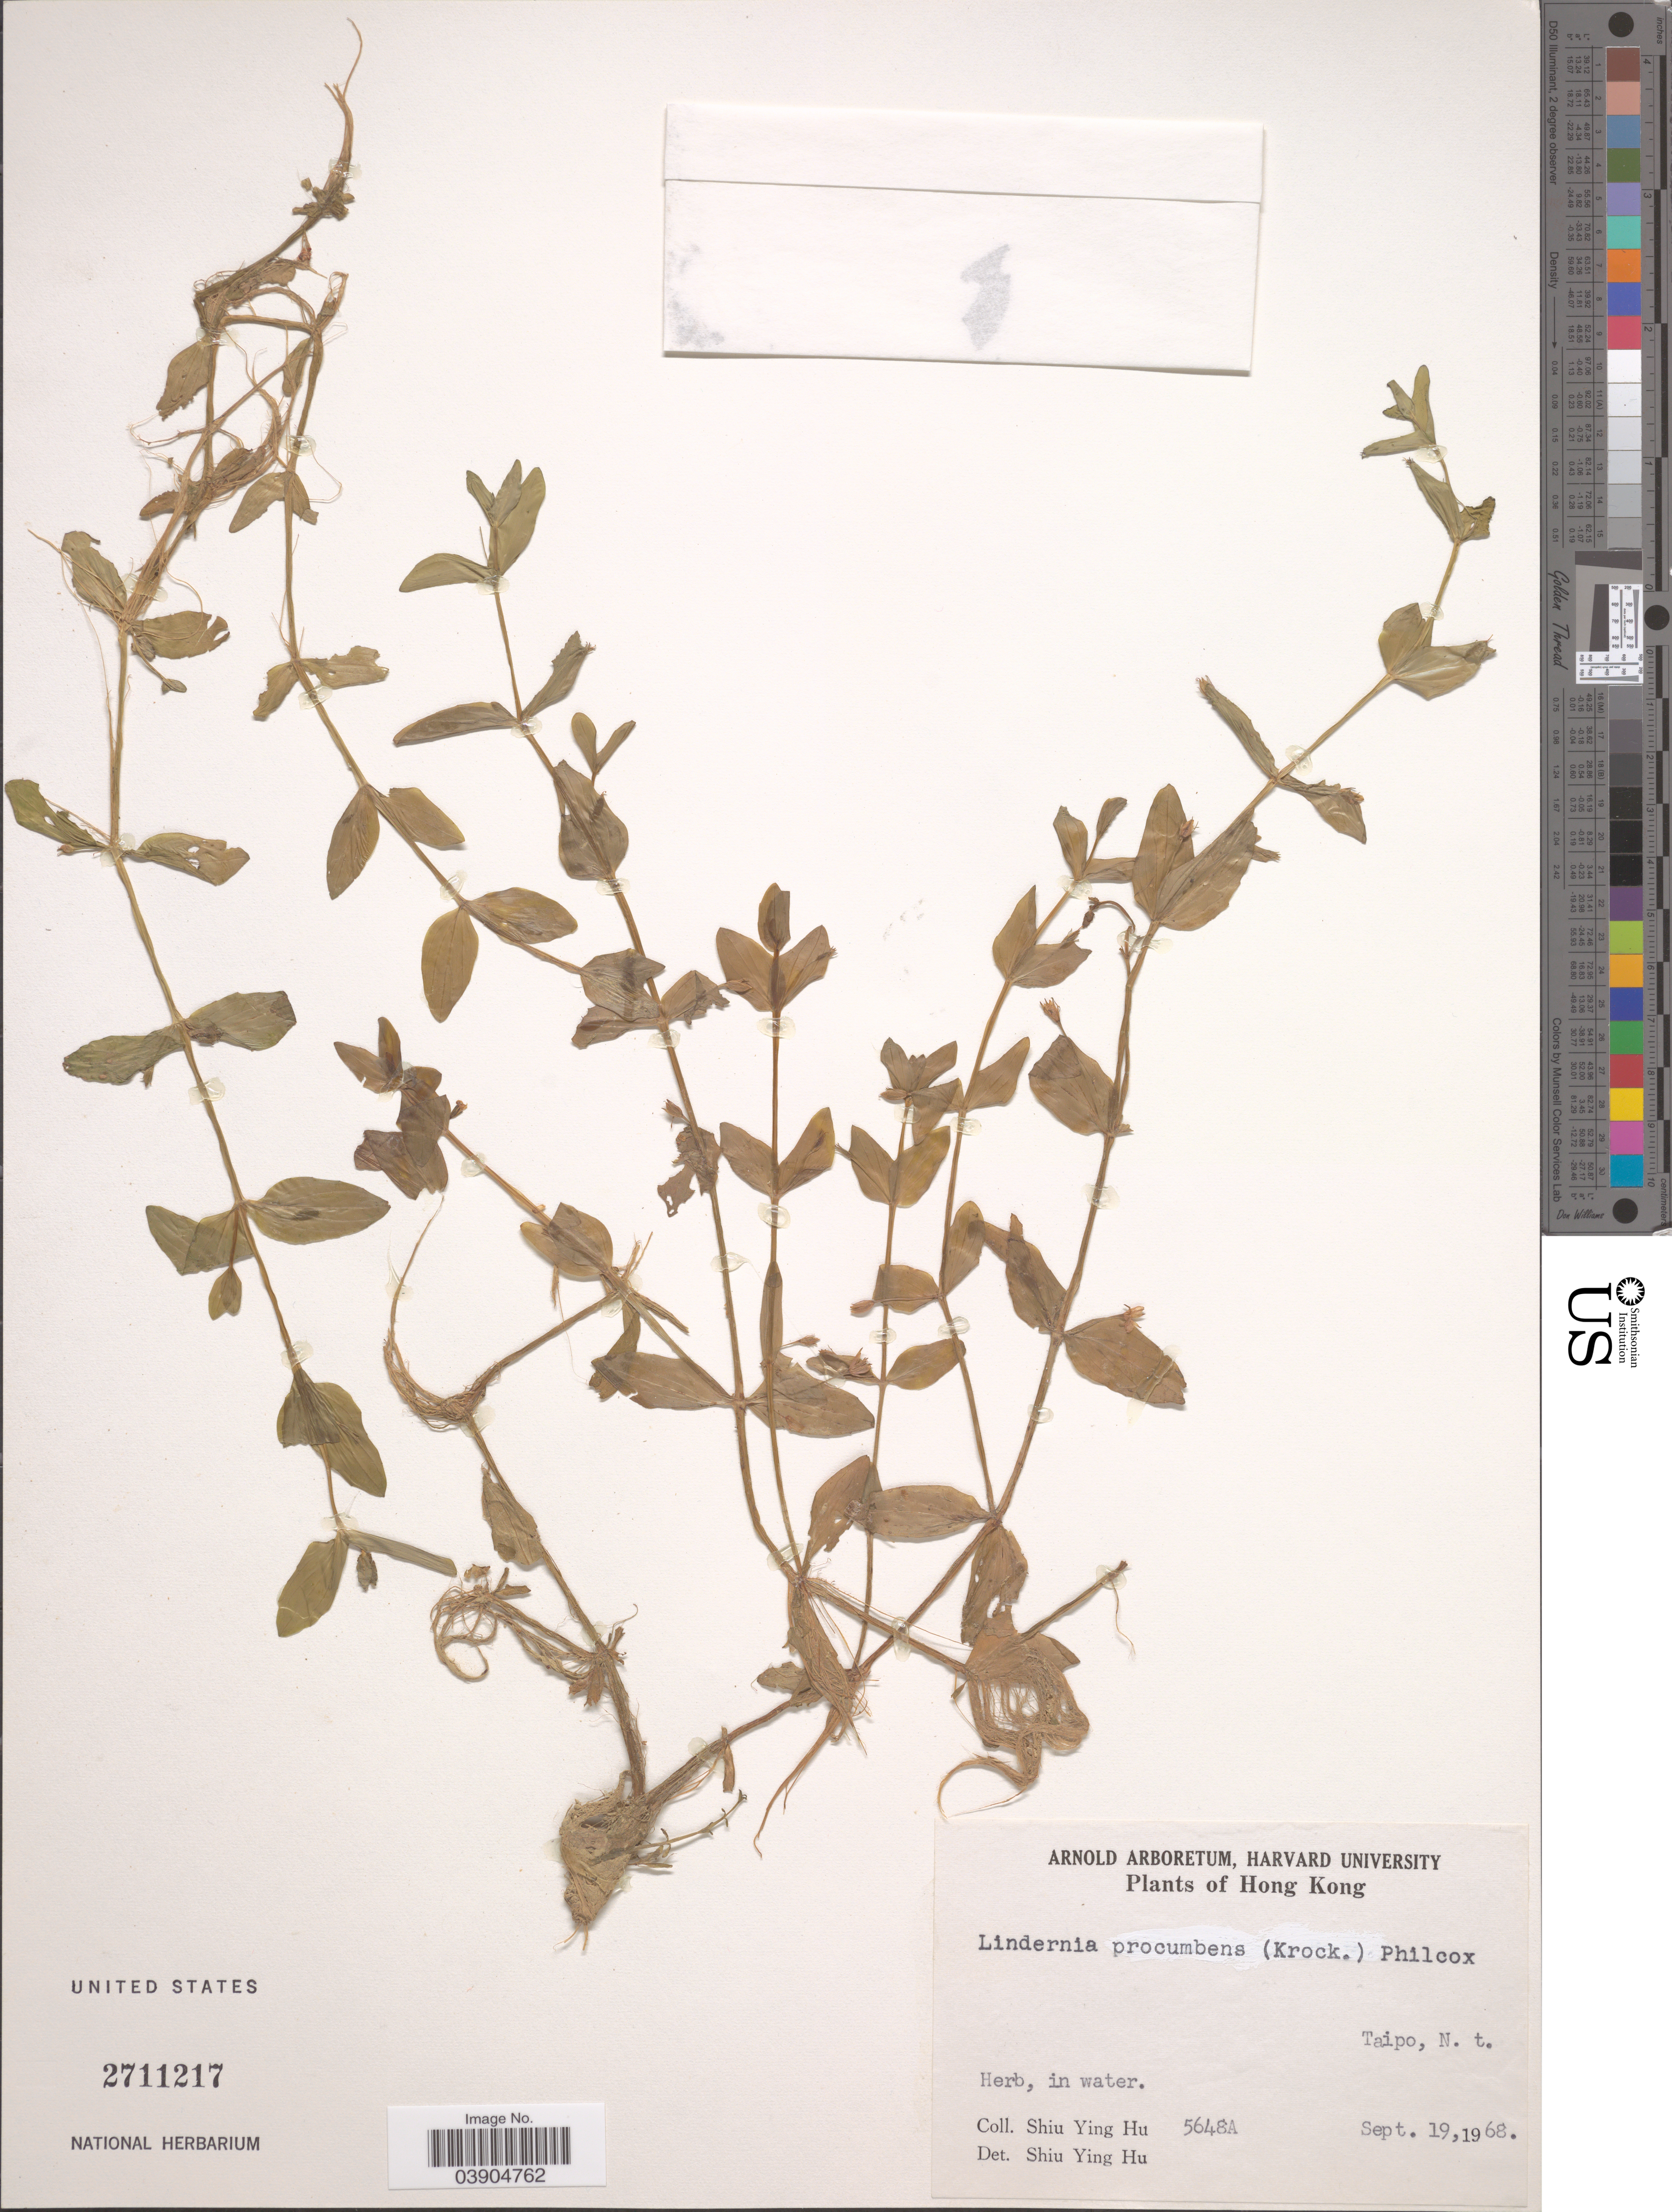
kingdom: Plantae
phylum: Tracheophyta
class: Magnoliopsida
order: Lamiales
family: Linderniaceae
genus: Lindernia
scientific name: Lindernia procumbens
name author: (Krock.) Philcox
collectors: S. Y. Hu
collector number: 5648A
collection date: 1968-09-19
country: China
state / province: Hong Kong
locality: Taipo, N. T.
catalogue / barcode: US 2711217